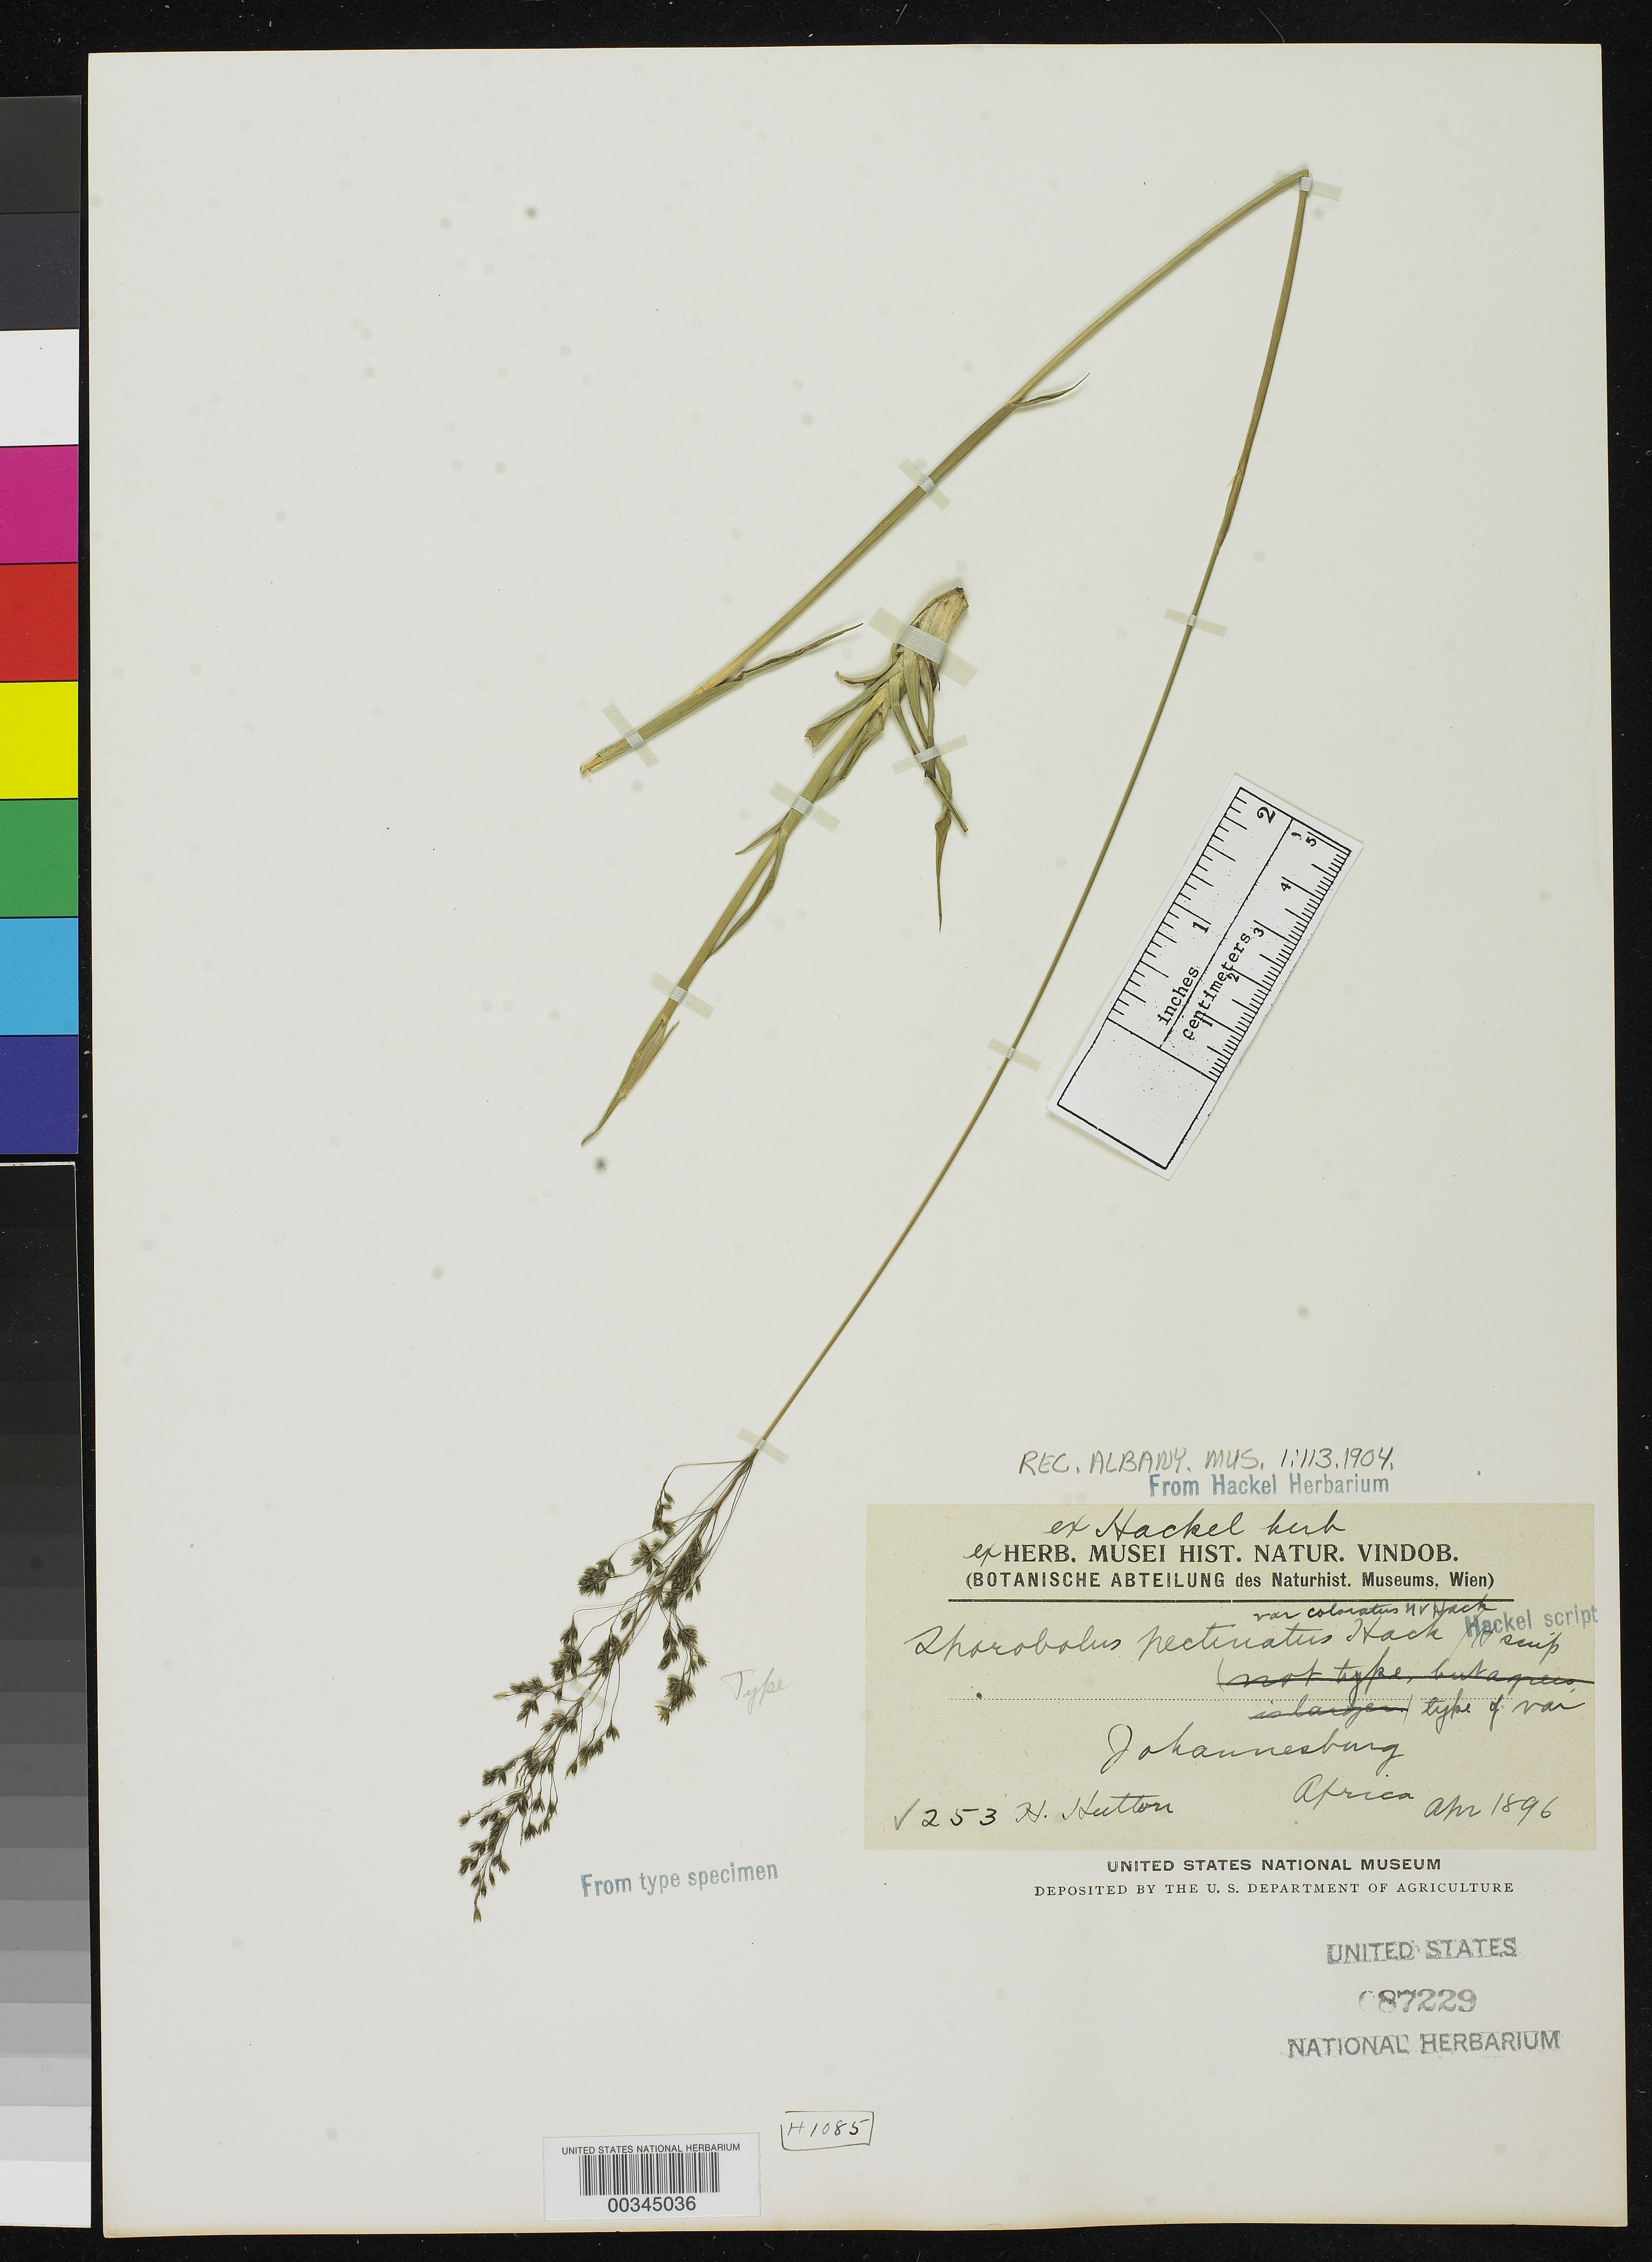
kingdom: Plantae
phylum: Tracheophyta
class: Liliopsida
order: Poales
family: Poaceae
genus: Sporobolus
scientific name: Sporobolus pectinatus var. coloratus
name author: Hack.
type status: Type Fragment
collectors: C. Hutton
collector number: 253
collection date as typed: Apr 1896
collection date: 1896-04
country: South Africa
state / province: Gauteng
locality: Johannesburg. Transvaal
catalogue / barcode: US 87229